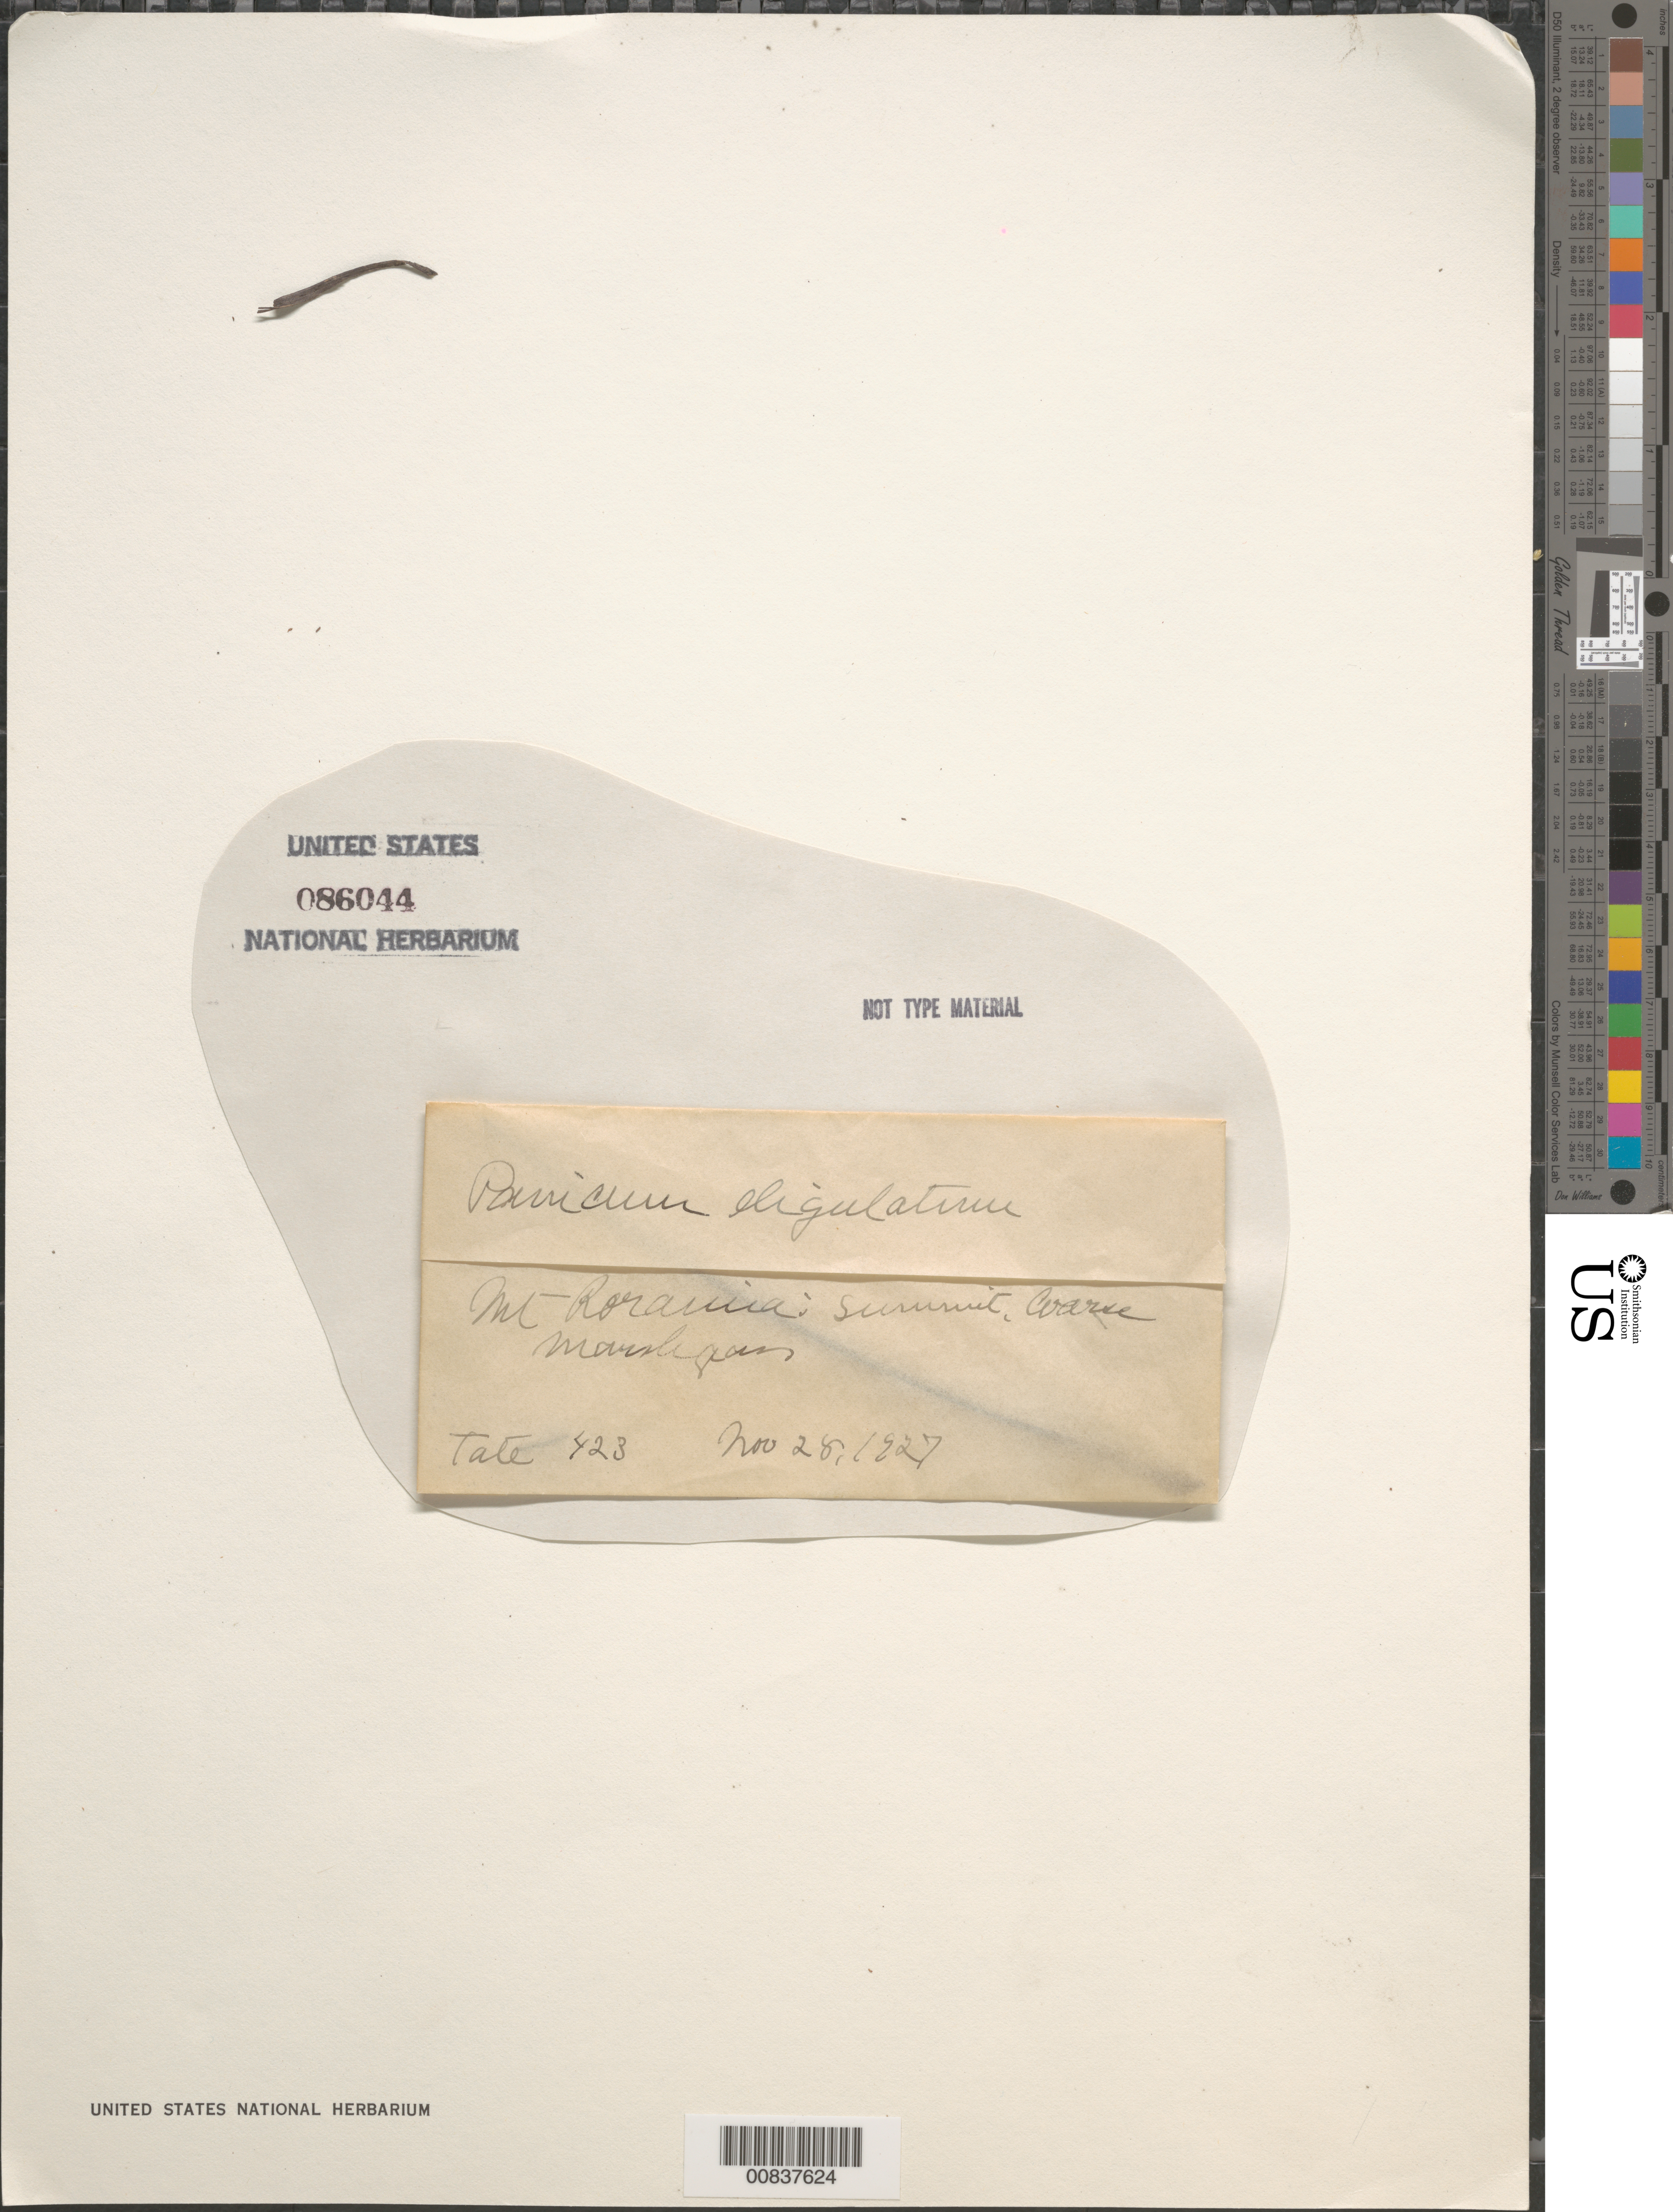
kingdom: Plantae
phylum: Tracheophyta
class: Liliopsida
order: Poales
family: Poaceae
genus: Panicum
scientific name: Panicum eligulatum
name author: N.E. Br.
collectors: G. H. H.Tate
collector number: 423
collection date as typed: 28-Nov-27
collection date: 1927-11-28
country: Venezuela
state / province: Bolívar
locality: Mt. Roraima, summit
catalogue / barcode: US 86044